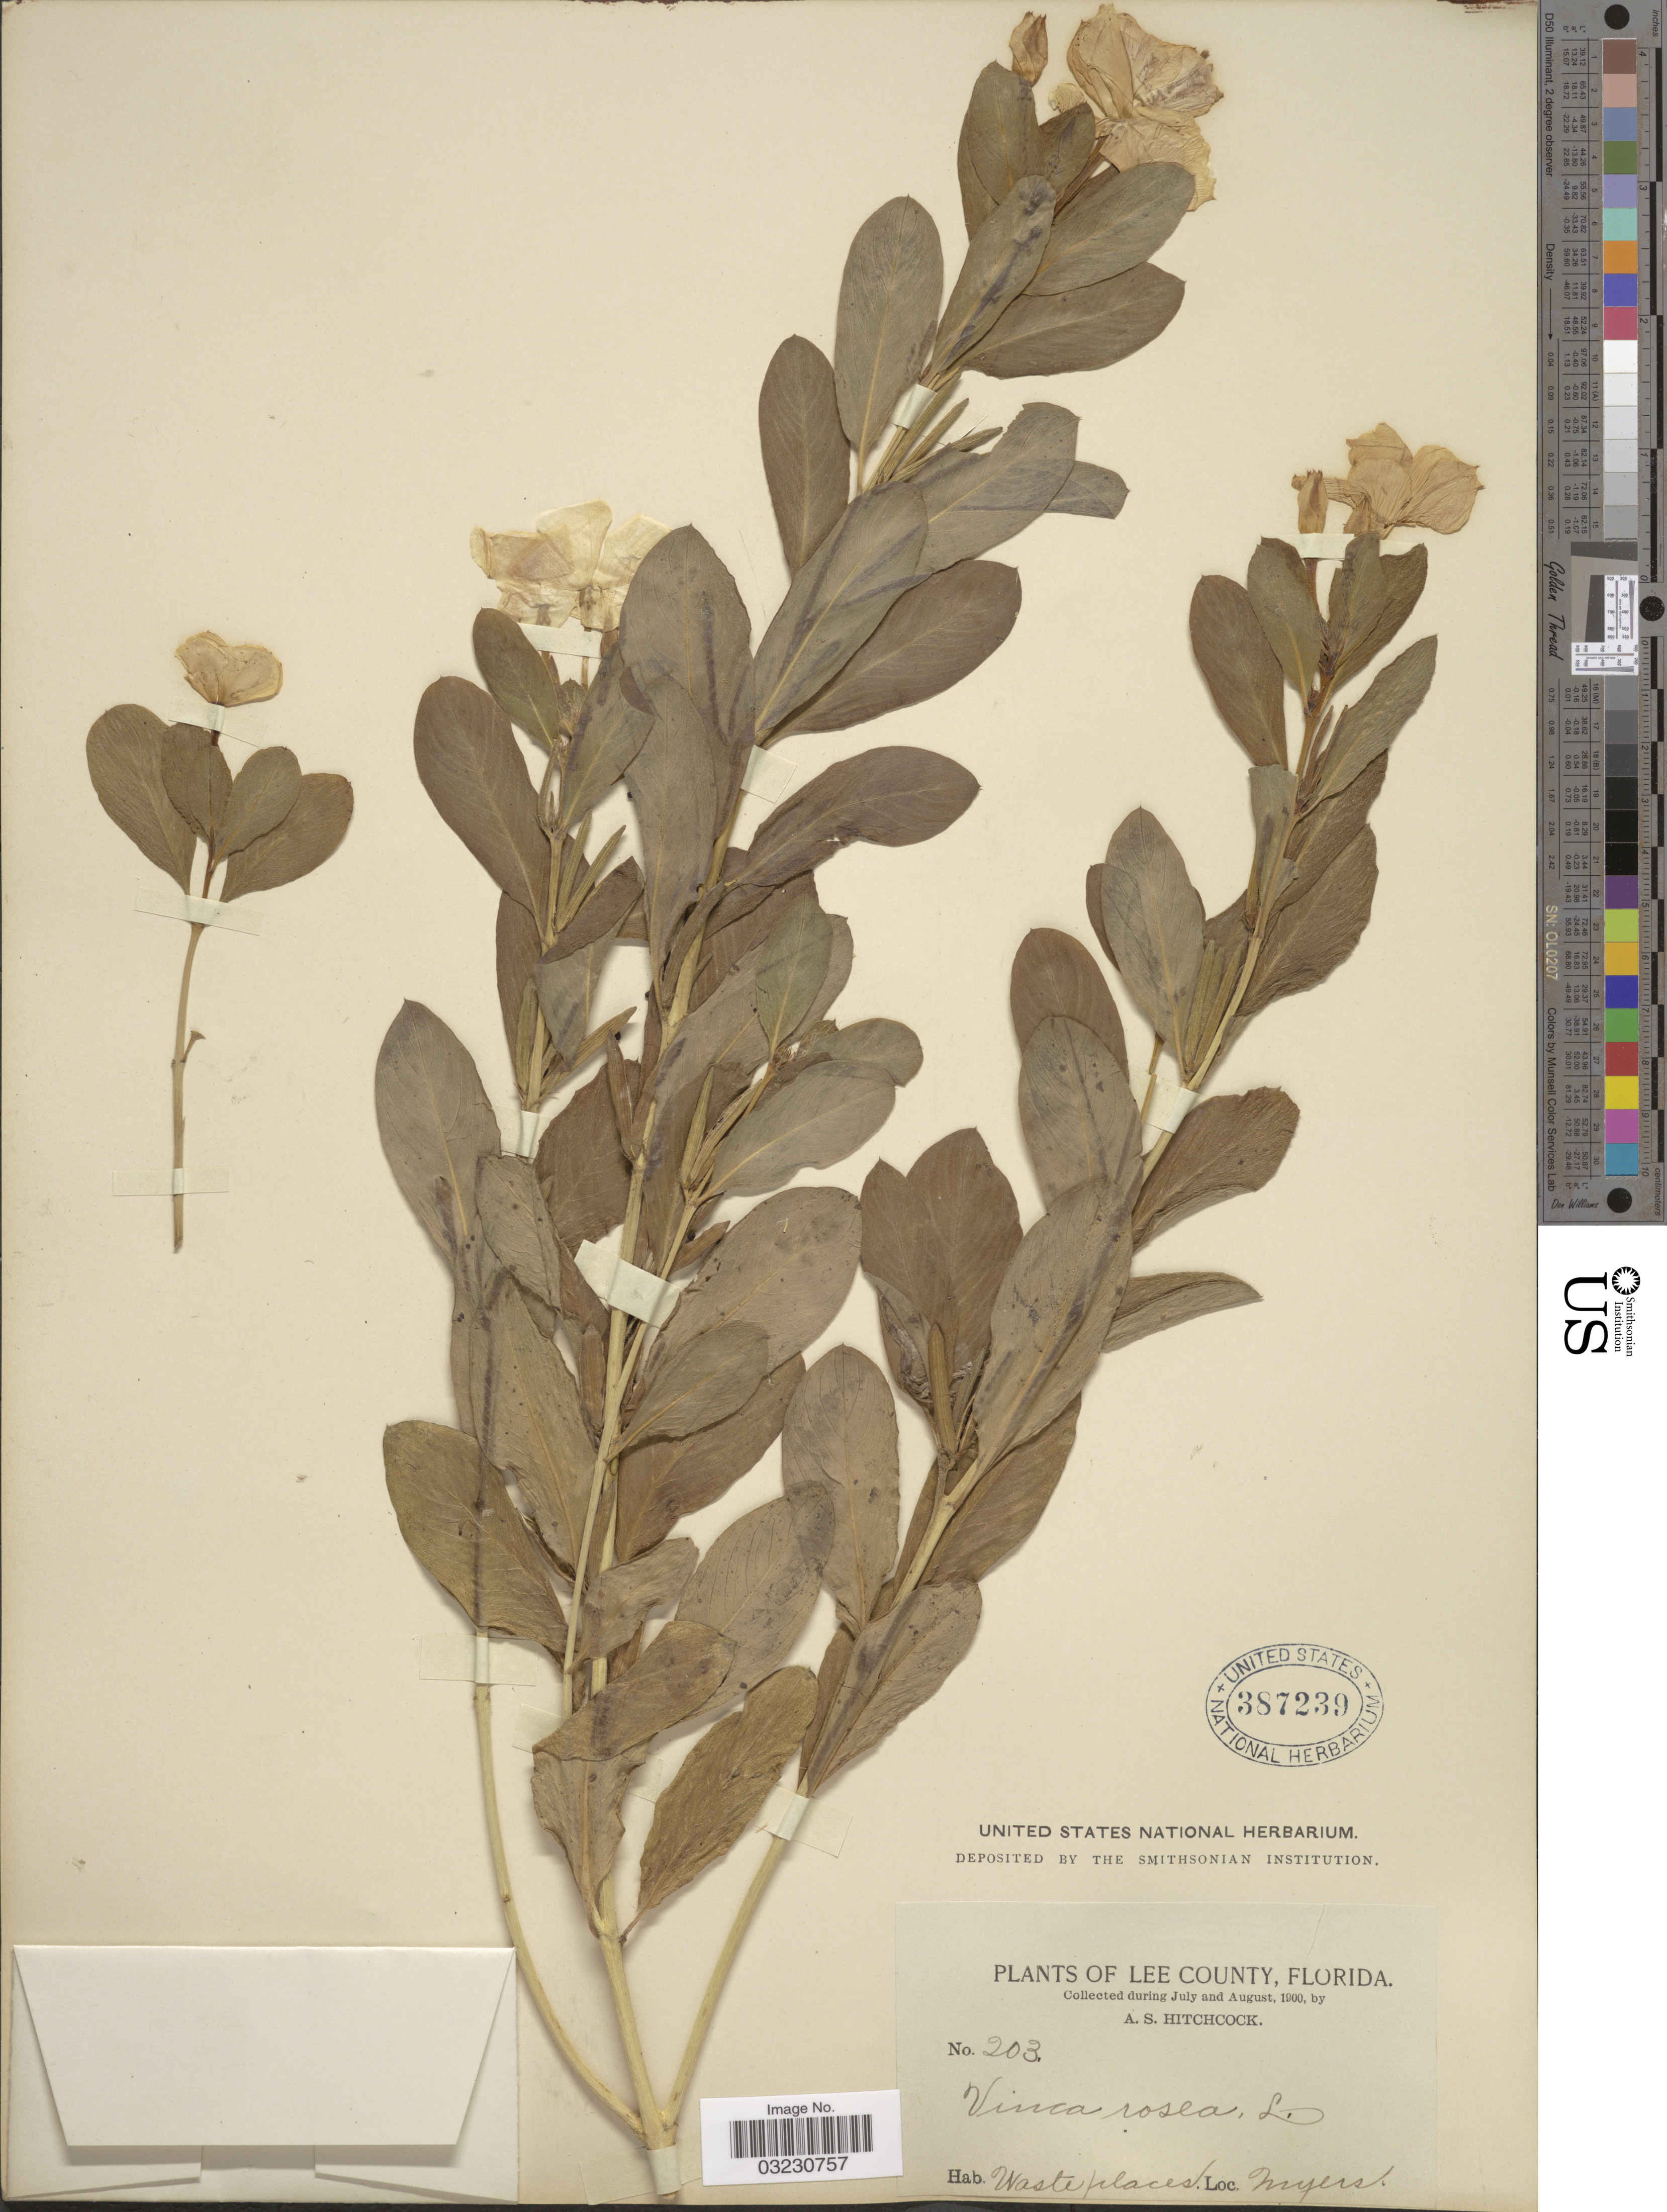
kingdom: Plantae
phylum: Tracheophyta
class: Magnoliopsida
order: Gentianales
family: Apocynaceae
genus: Catharanthus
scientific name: Catharanthus roseus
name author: (L.) G. Don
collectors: A. S. Hitchcock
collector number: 203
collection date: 1900-07/1900-08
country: United States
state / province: Florida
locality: Lee County, Myers.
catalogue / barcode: US 387239